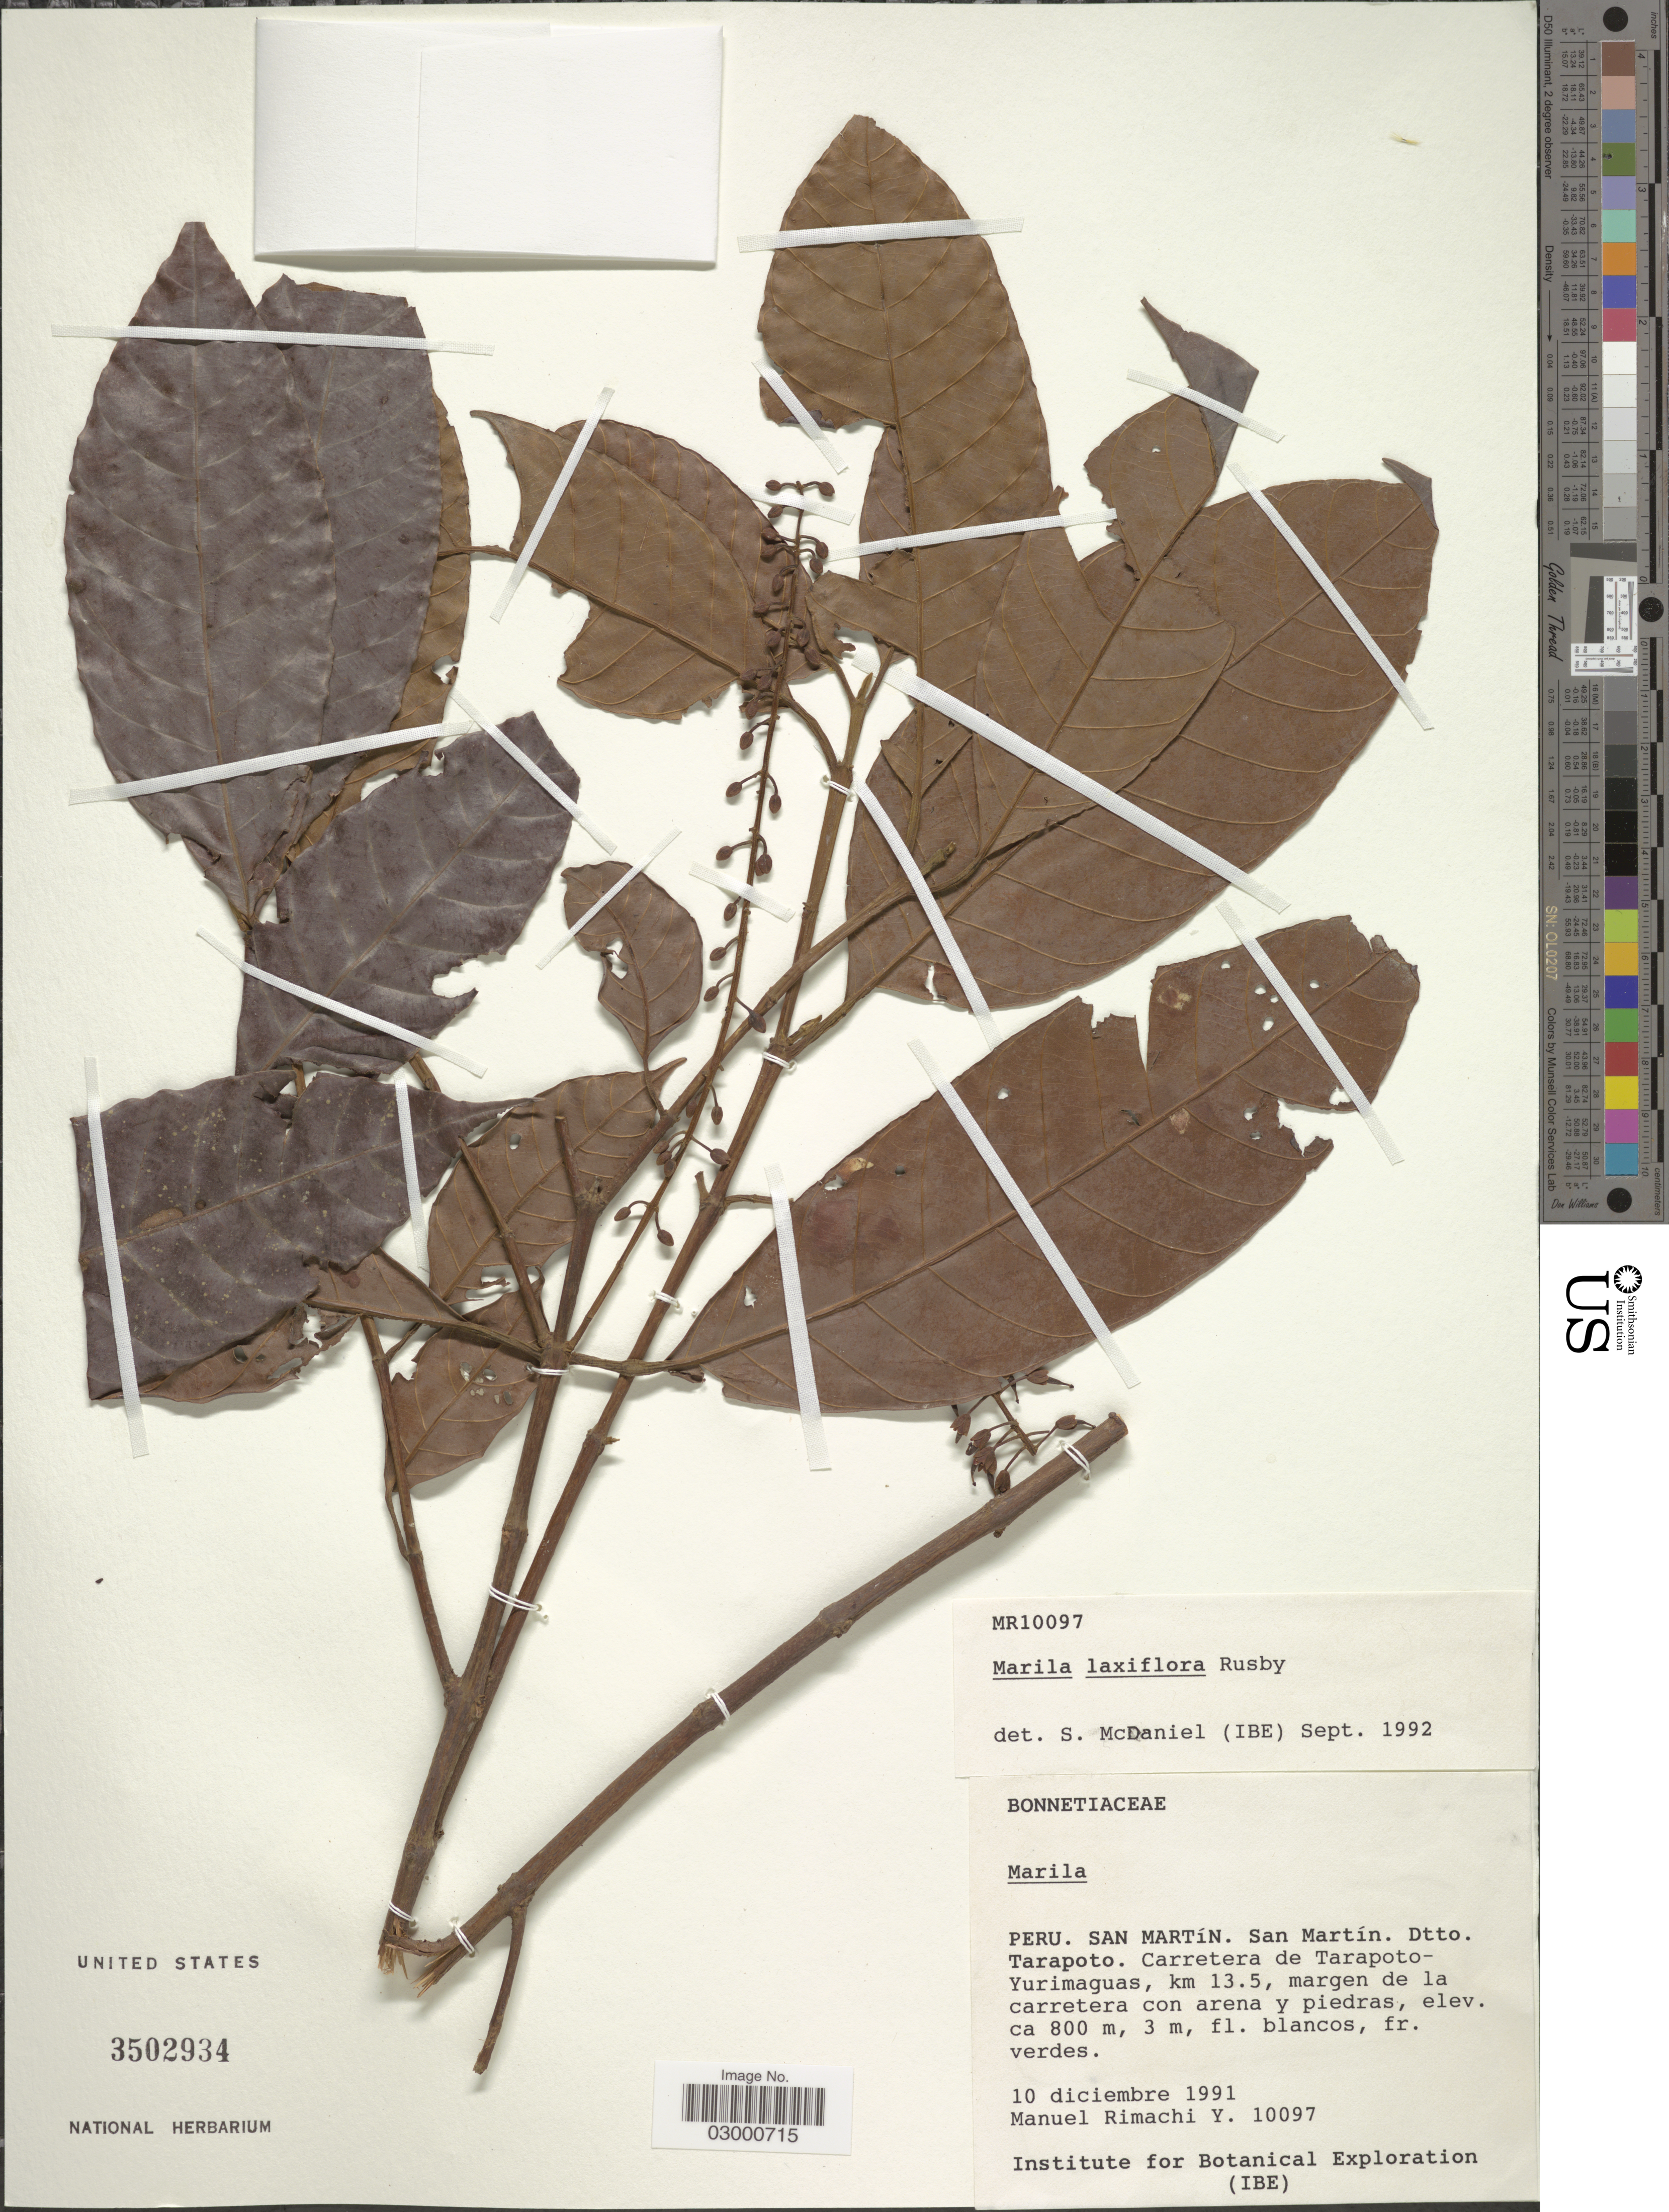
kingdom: Plantae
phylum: Tracheophyta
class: Magnoliopsida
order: Malpighiales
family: Calophyllaceae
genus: Marila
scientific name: Marila laxiflora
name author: Rusby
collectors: M. Rimachi Y.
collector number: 10097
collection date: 1991-12-10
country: Peru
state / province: San Martín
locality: San Martín. Dtto. Tarapoto. Carretera de Tarapoto-Yurimaguas, km 13.5, margen de la carretera con arena y piedras.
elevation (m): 800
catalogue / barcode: US 3502934